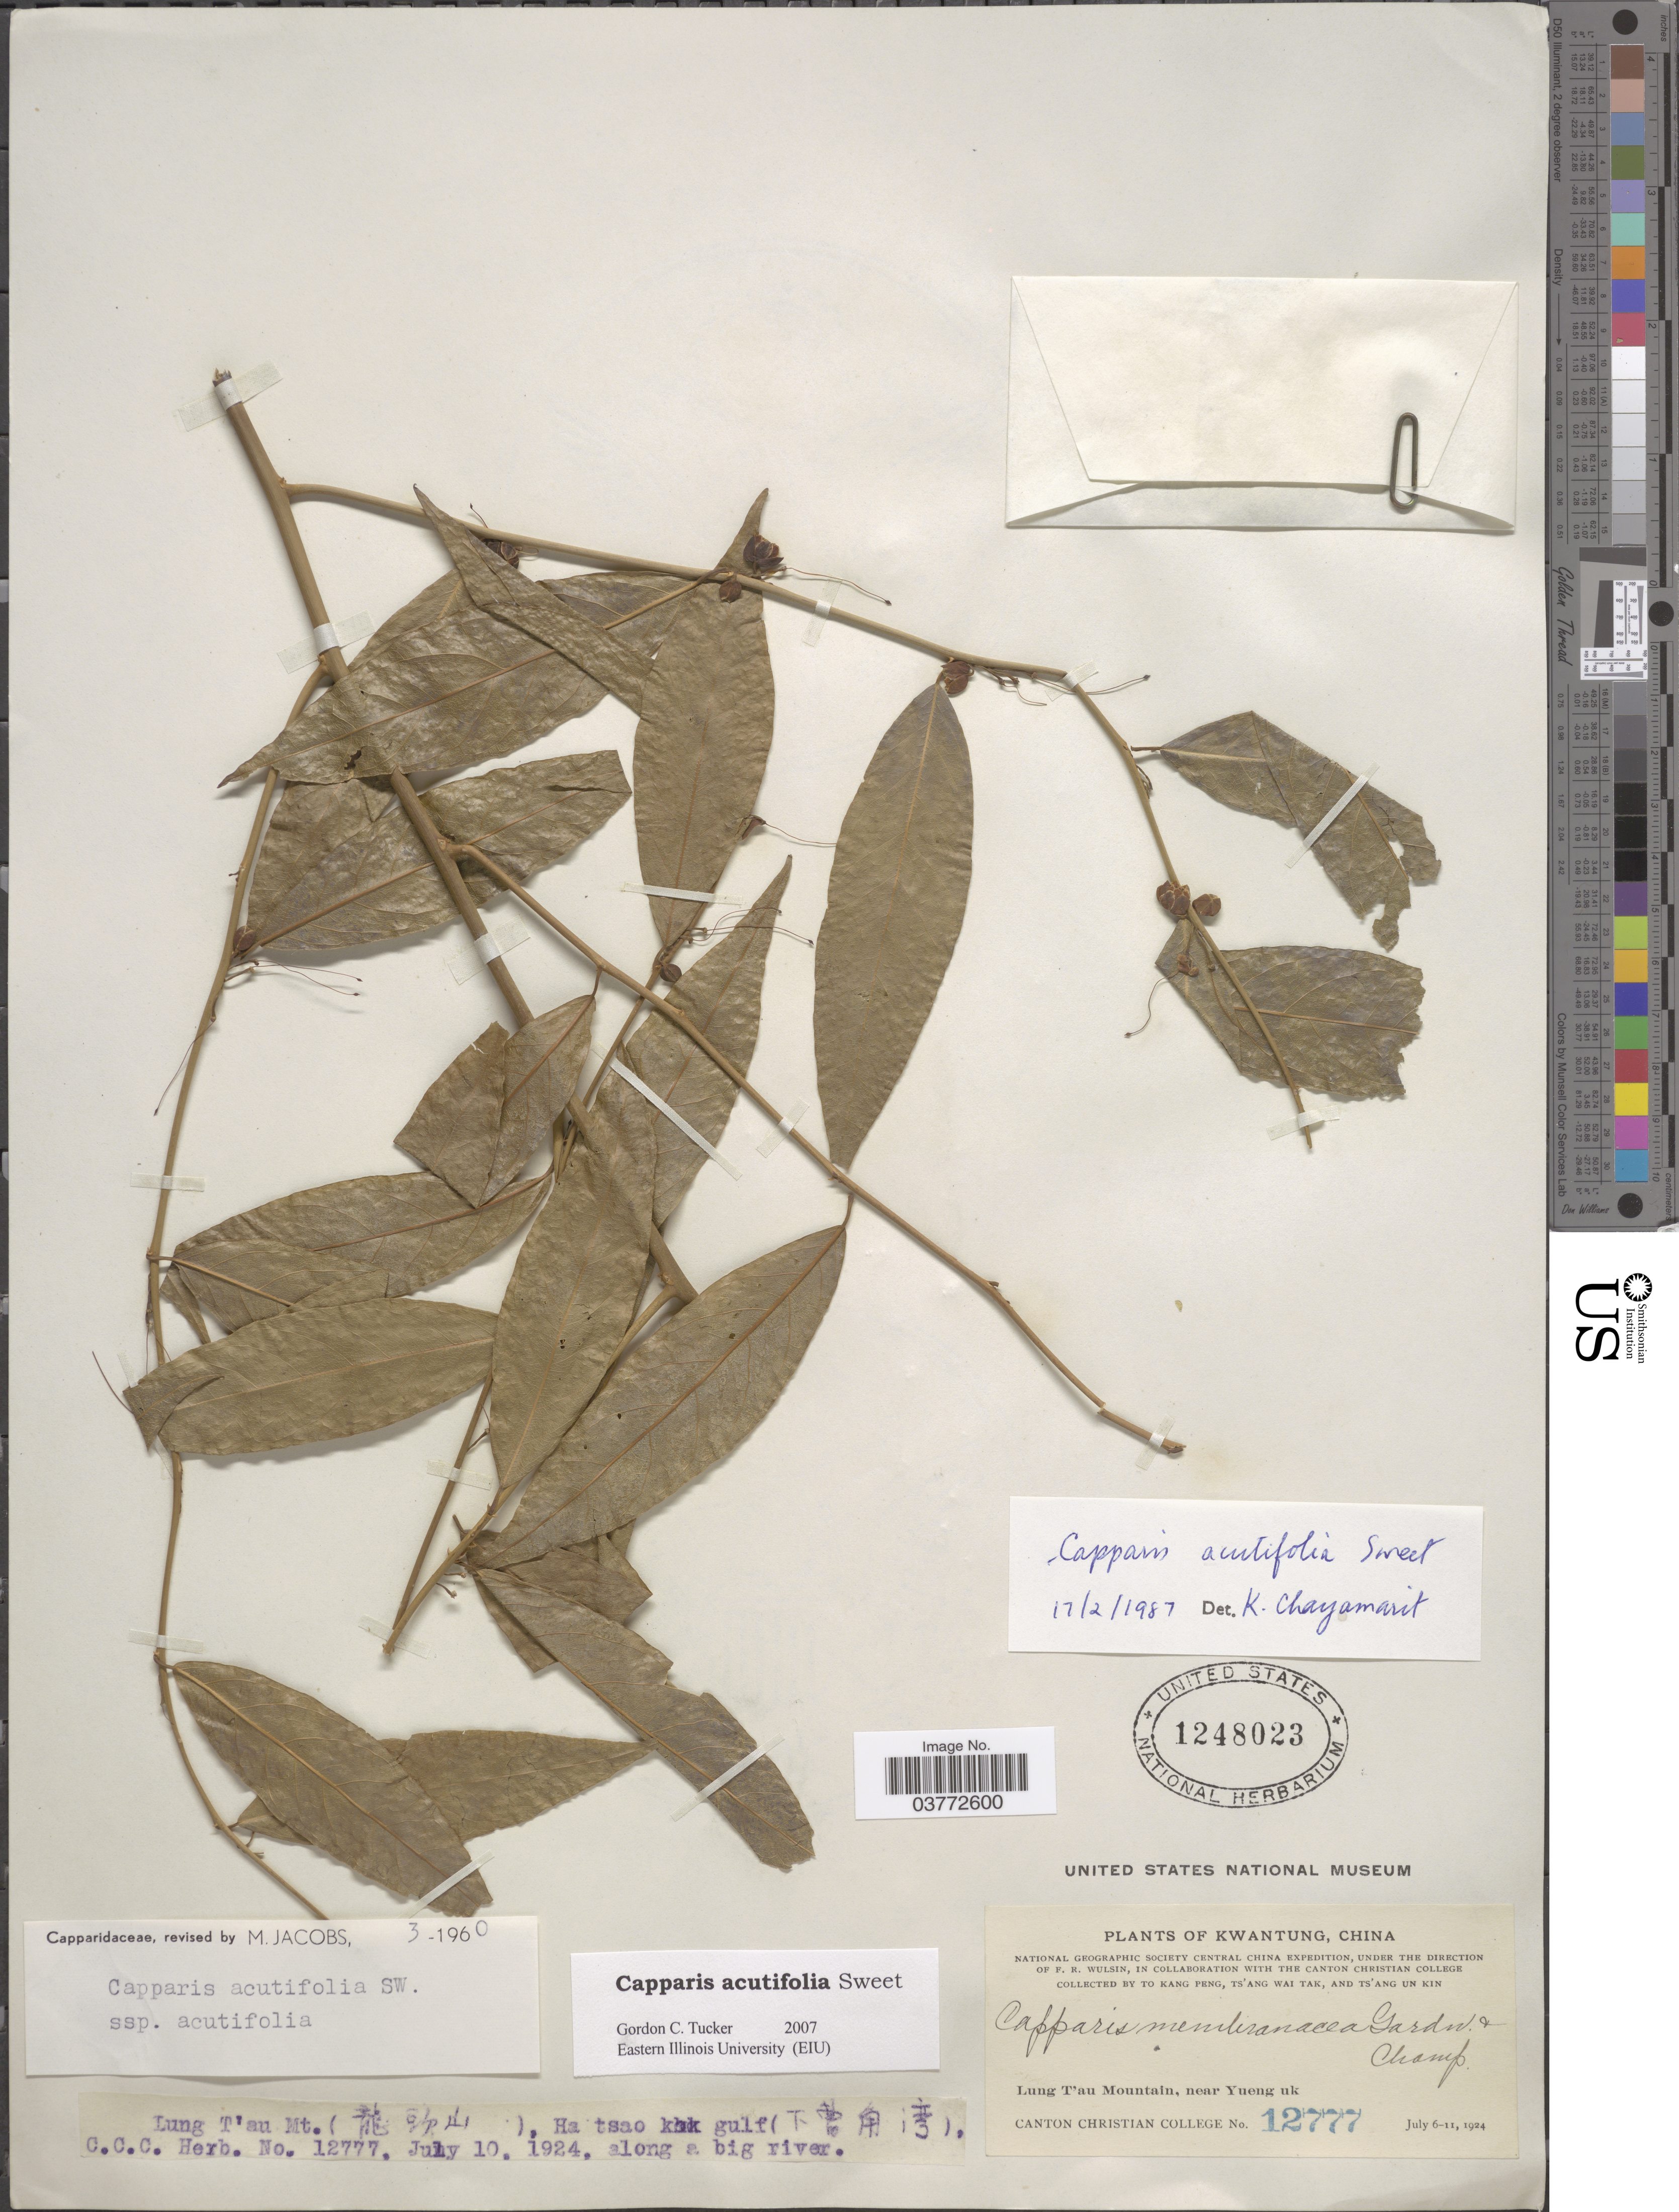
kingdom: Plantae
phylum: Tracheophyta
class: Magnoliopsida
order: Brassicales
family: Capparaceae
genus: Capparis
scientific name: Capparis acutifolia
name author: J.F. Macbr.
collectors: To Kang P'eng, W. T. Tsang & Ts' Ang Un Kin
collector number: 12777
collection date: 1924-07-10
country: China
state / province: Guangdong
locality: Kwangtung. Lung T'au Mountain, near Yeung uk. (X), Ha tsao kok gulf (X).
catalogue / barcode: US 1248023